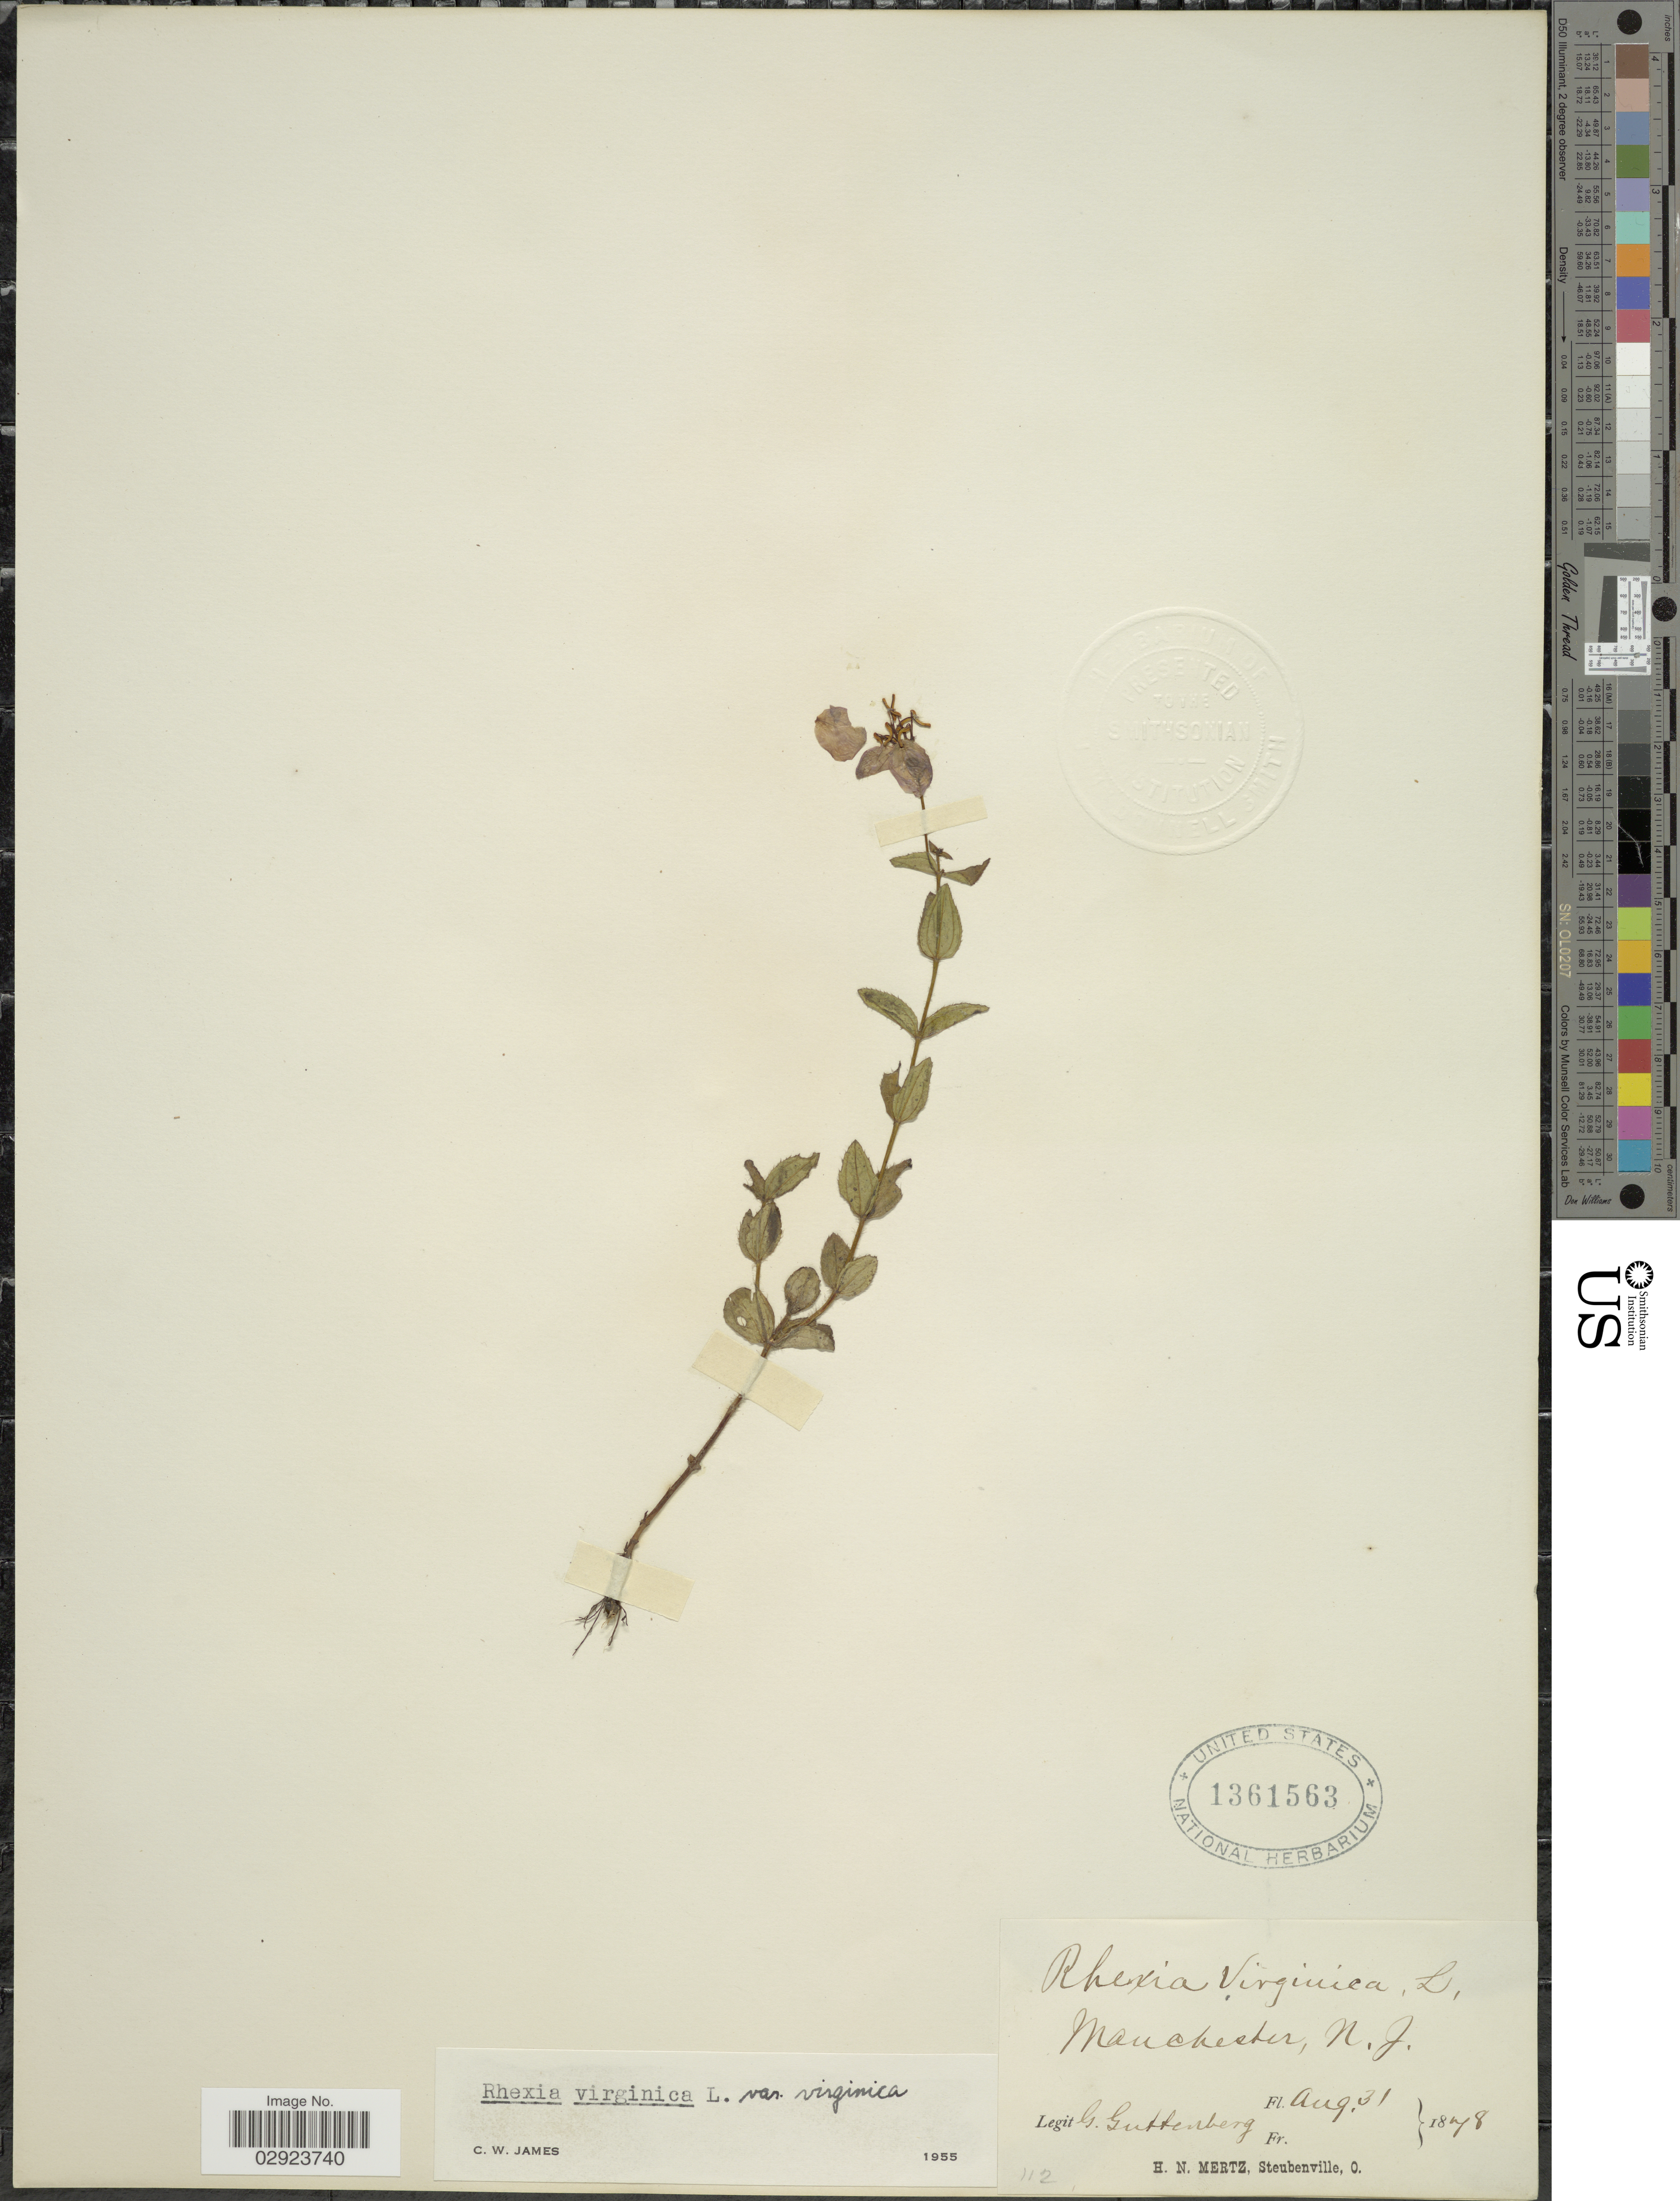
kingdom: Plantae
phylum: Tracheophyta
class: Magnoliopsida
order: Myrtales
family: Melastomataceae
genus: Rhexia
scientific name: Rhexia virginica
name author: L.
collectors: G. Guttenberg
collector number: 112?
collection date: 1878-08-31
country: United States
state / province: New Jersey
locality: Manchester.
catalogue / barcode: US 1361563